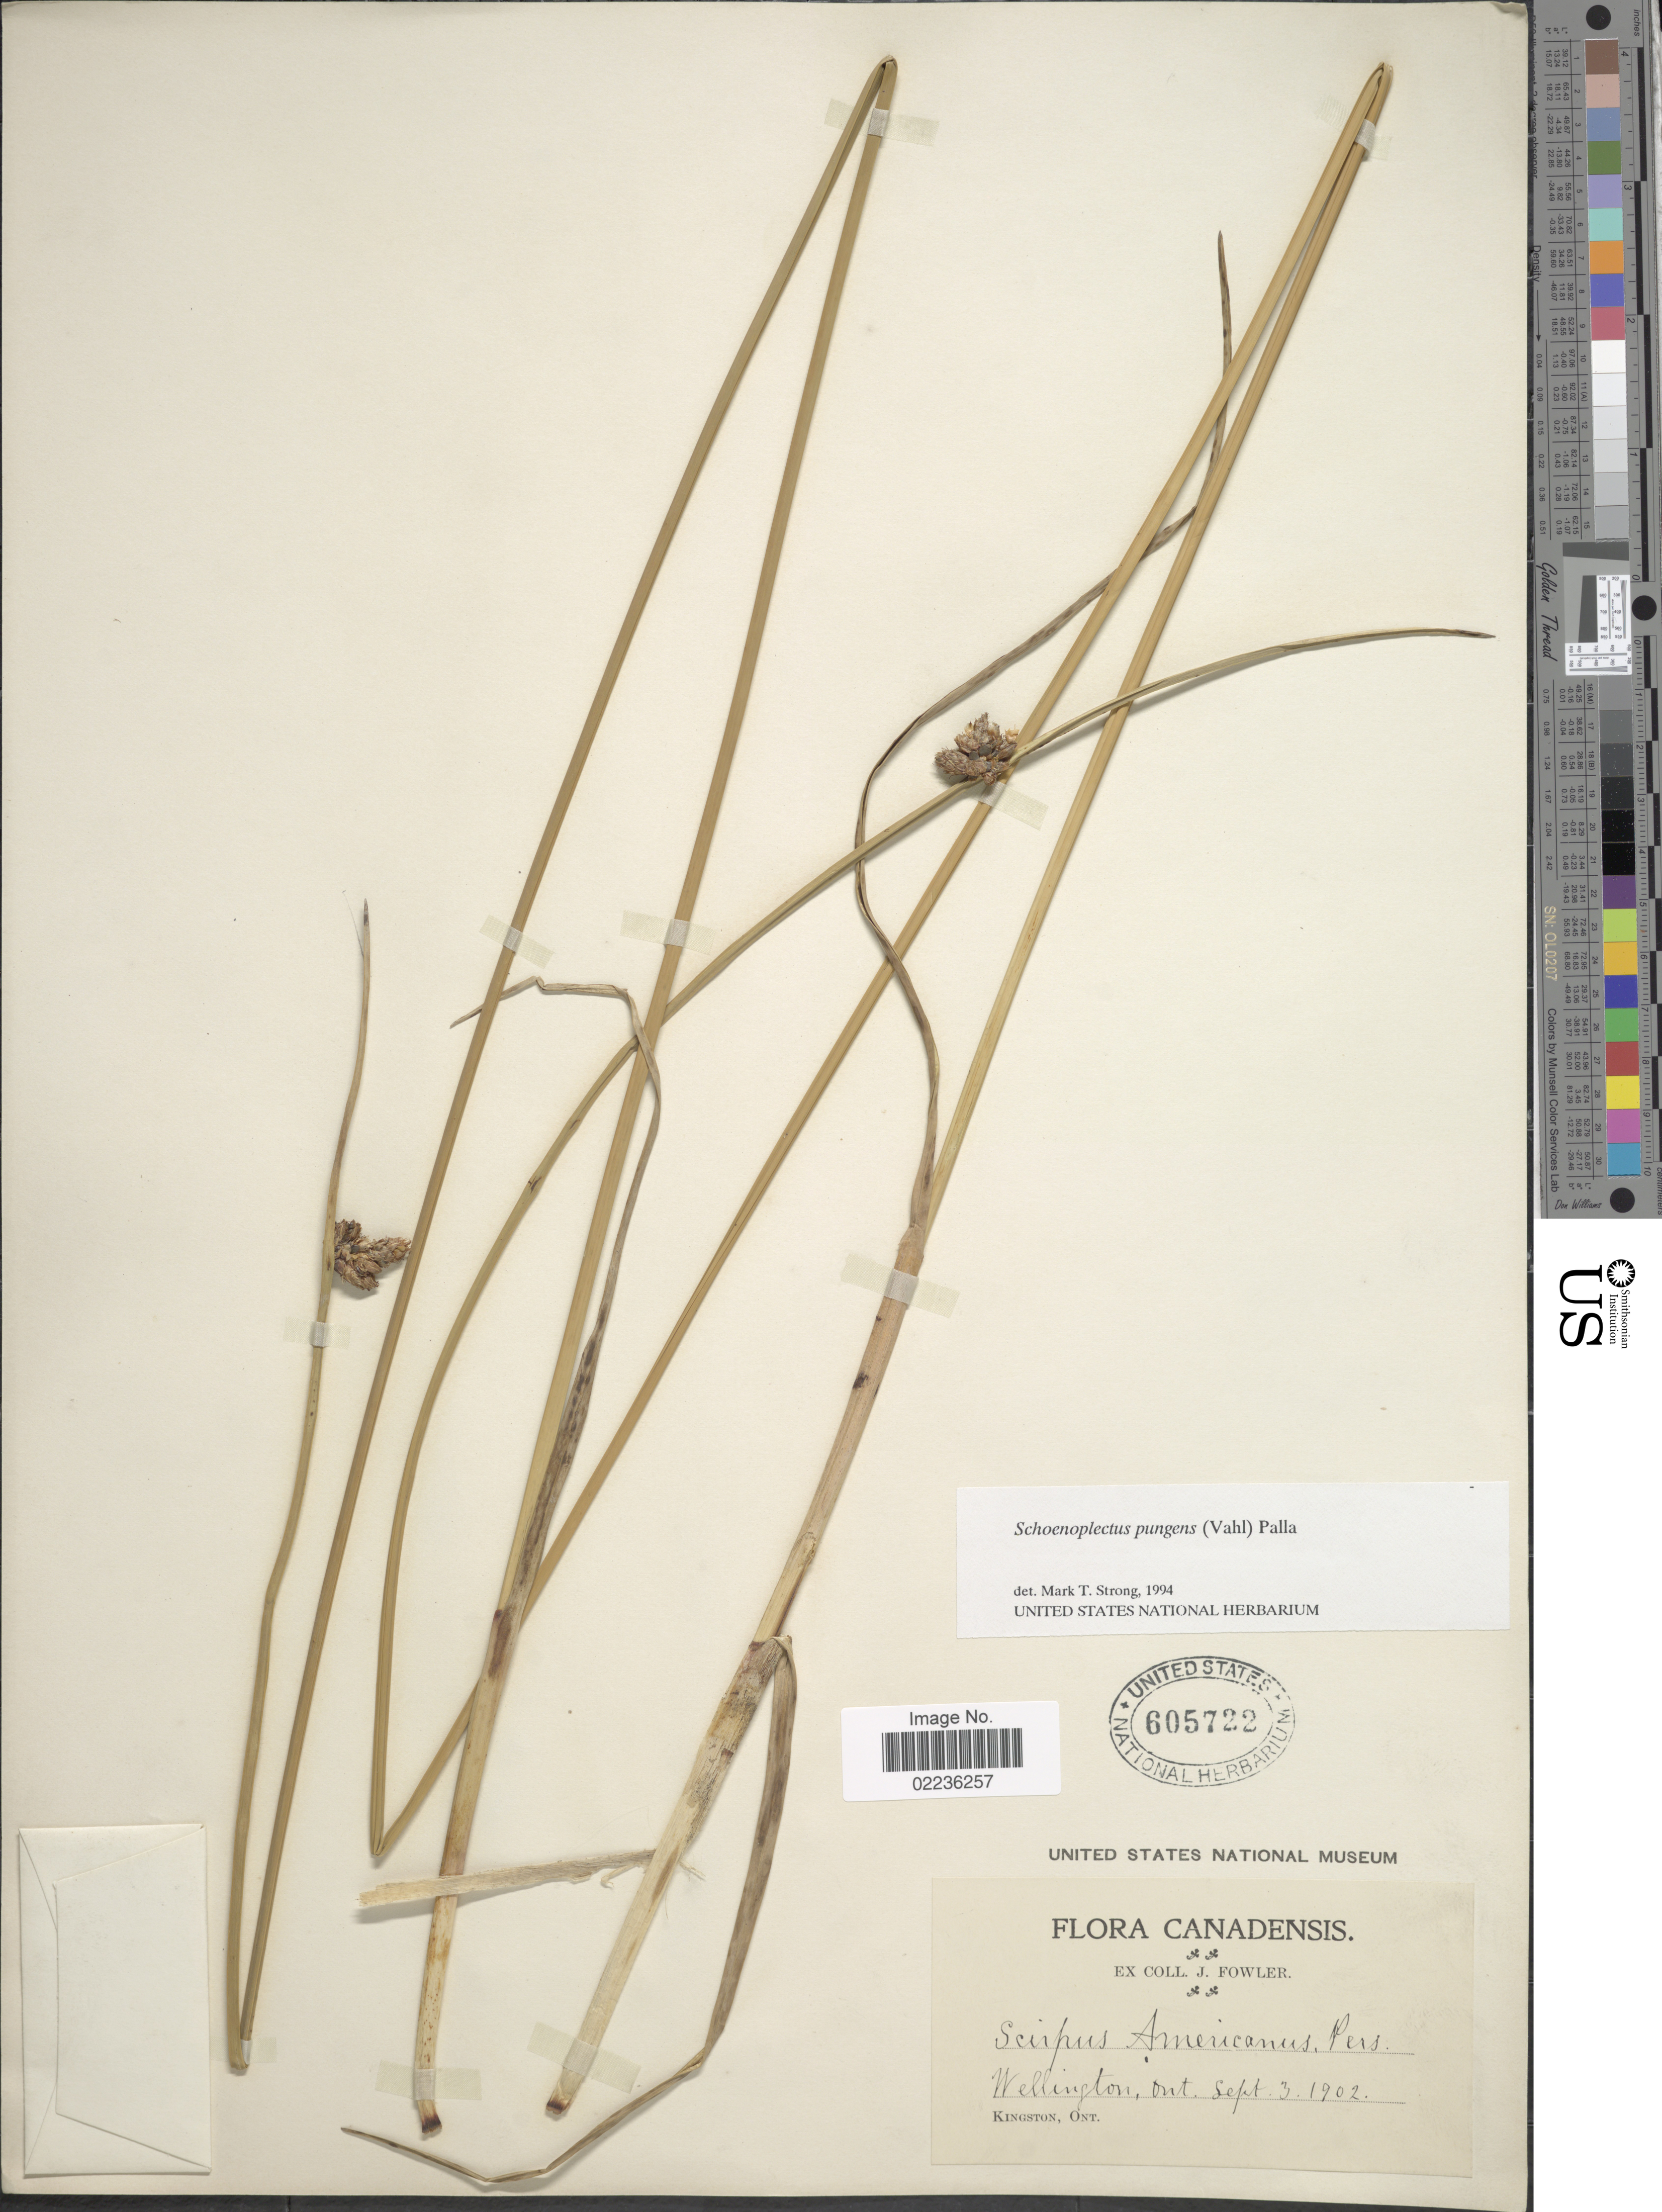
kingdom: Plantae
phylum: Tracheophyta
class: Liliopsida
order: Poales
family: Cyperaceae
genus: Schoenoplectus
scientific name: Schoenoplectus pungens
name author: (Vahl) Palla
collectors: J. P. Fowler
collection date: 1902-09-03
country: Canada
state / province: Ontario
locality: Canadensis. Wellington, Ont.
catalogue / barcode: US 605722